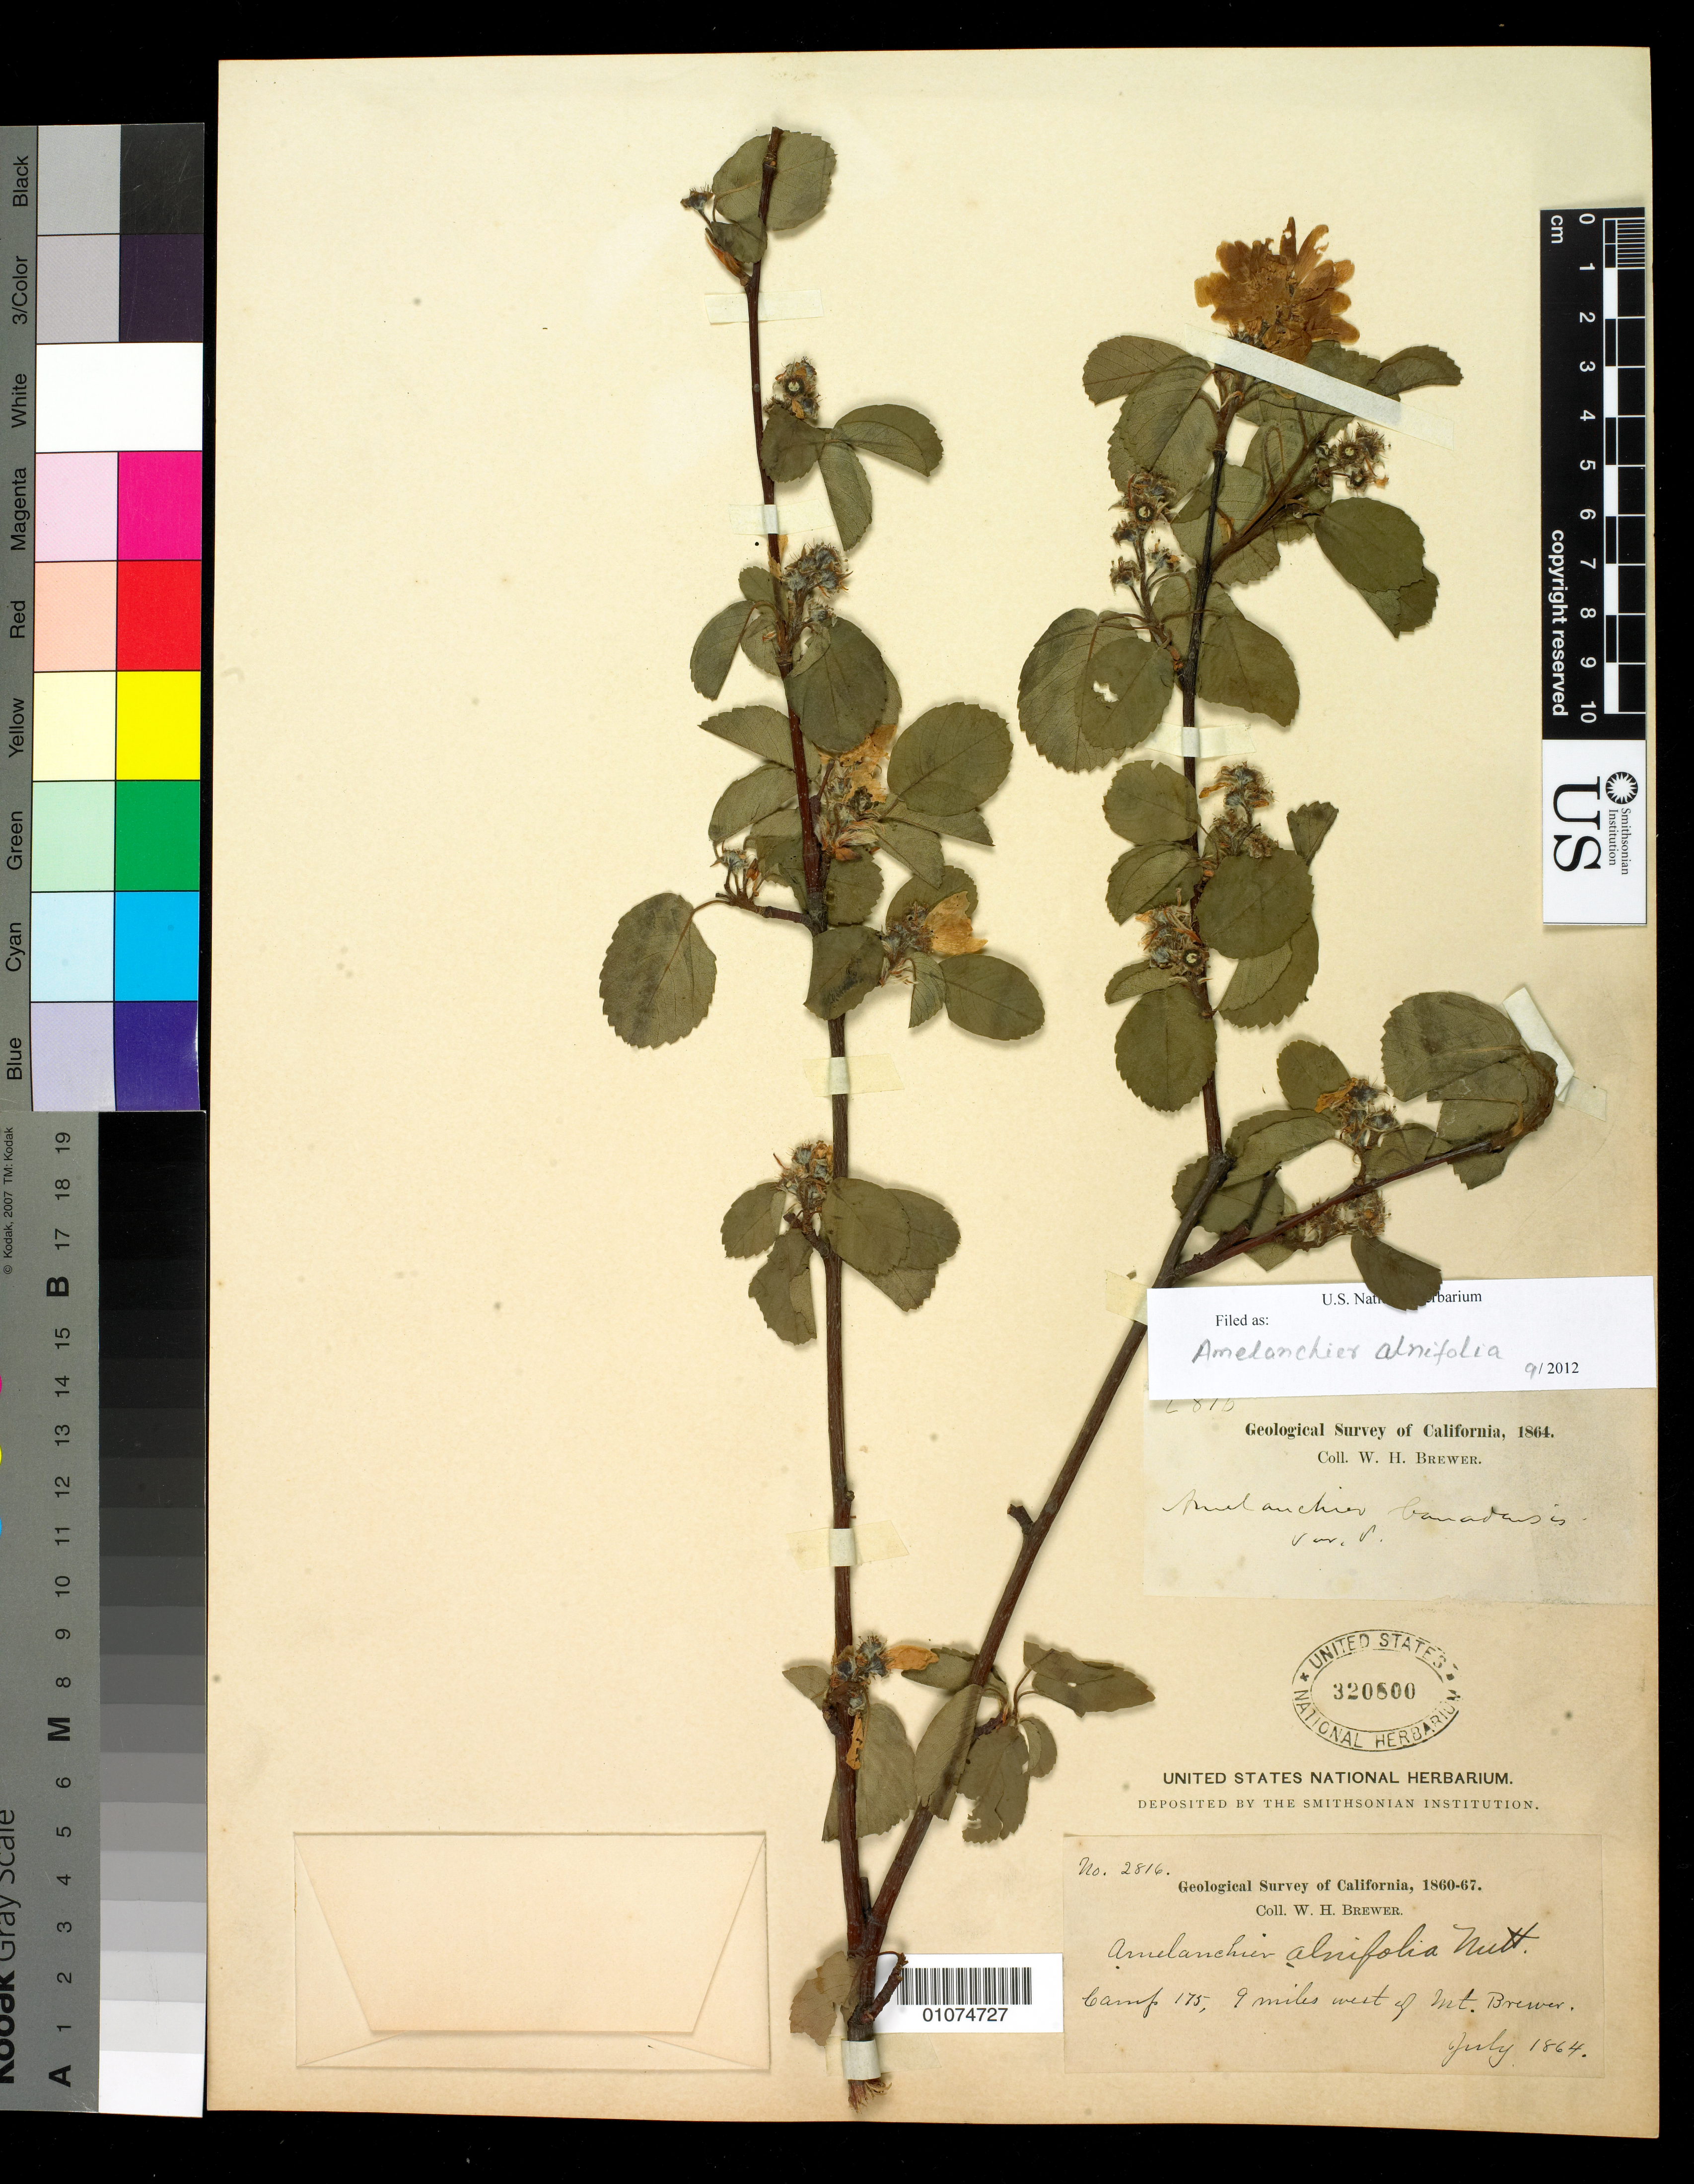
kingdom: Plantae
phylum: Tracheophyta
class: Magnoliopsida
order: Rosales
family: Rosaceae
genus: Amelanchier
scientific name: Amelanchier alnifolia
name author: (Nutt.) Nutt. ex M. Roem.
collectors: W. H. Brewer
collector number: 2816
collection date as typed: Jul 1864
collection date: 1864-07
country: United States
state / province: California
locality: Camp 175, 9 miles west of Mt. Brewer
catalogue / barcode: US 320800